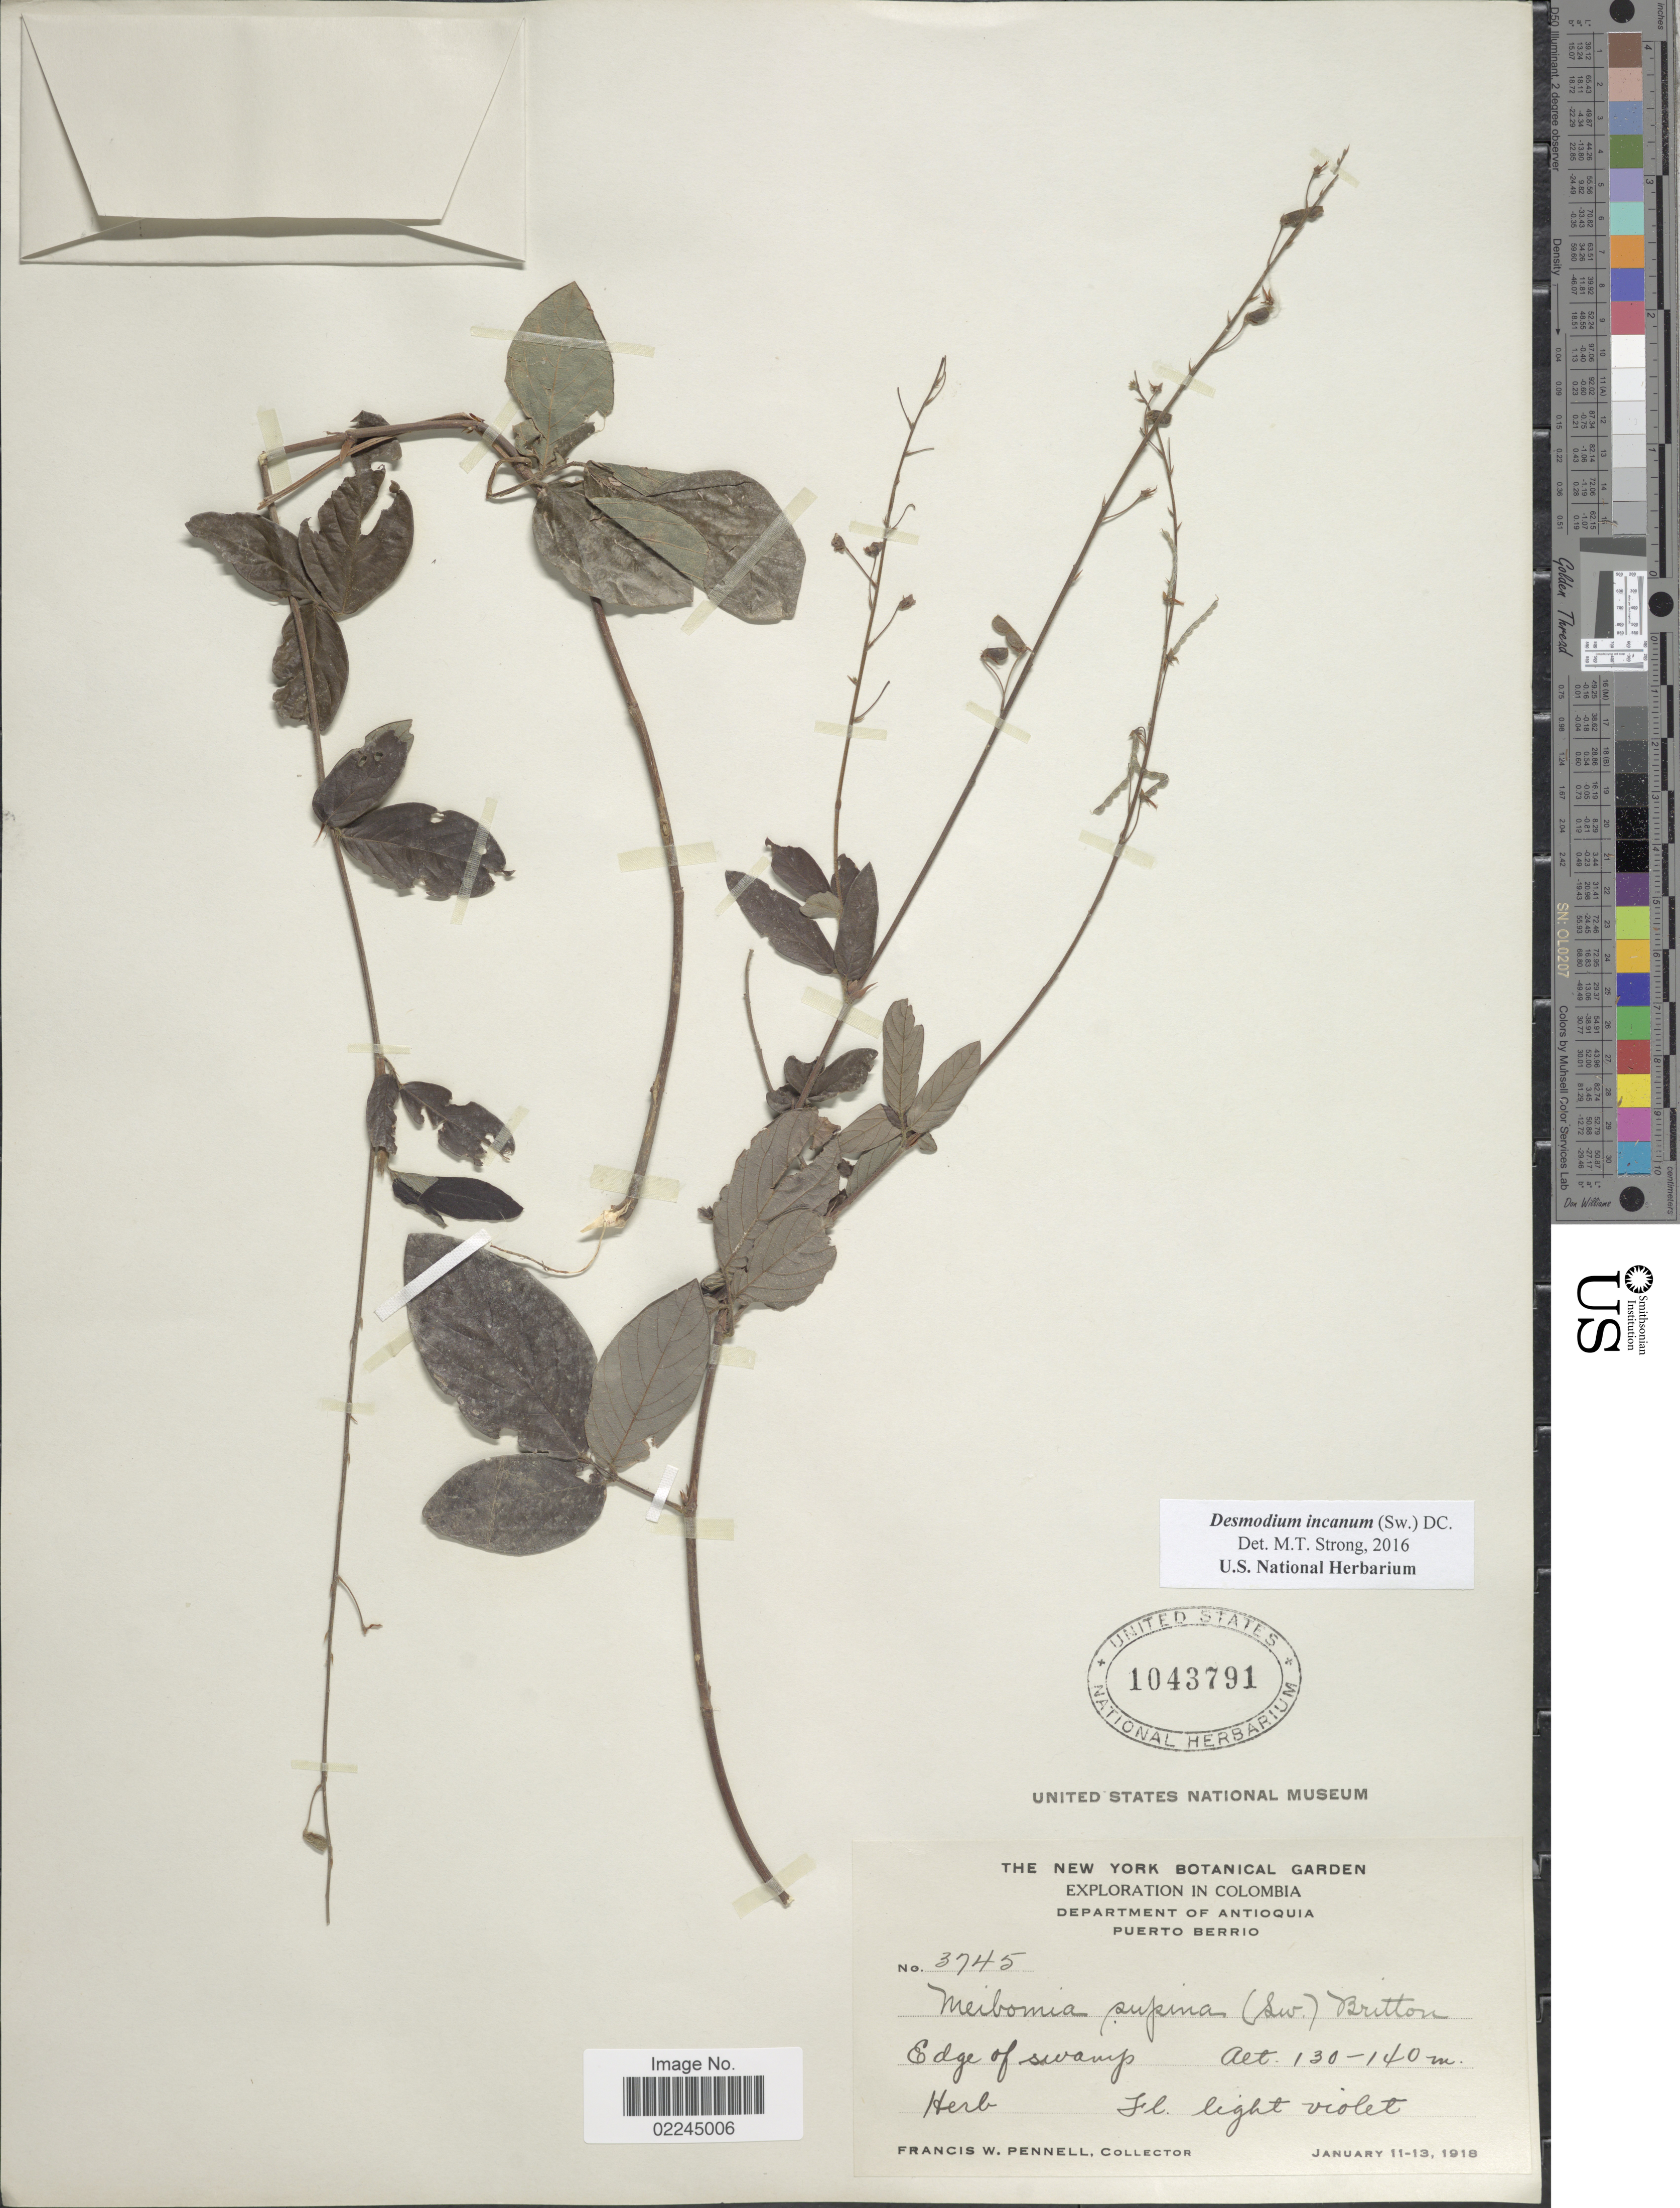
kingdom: Plantae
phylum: Tracheophyta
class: Magnoliopsida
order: Fabales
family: Fabaceae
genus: Desmodium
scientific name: Desmodium incanum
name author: (Sw.) DC.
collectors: F. W. Pennell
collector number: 3745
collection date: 1918-01-11/1918-01-13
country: Colombia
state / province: Antioquia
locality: Puerto Berrio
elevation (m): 130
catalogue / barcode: US 1043791